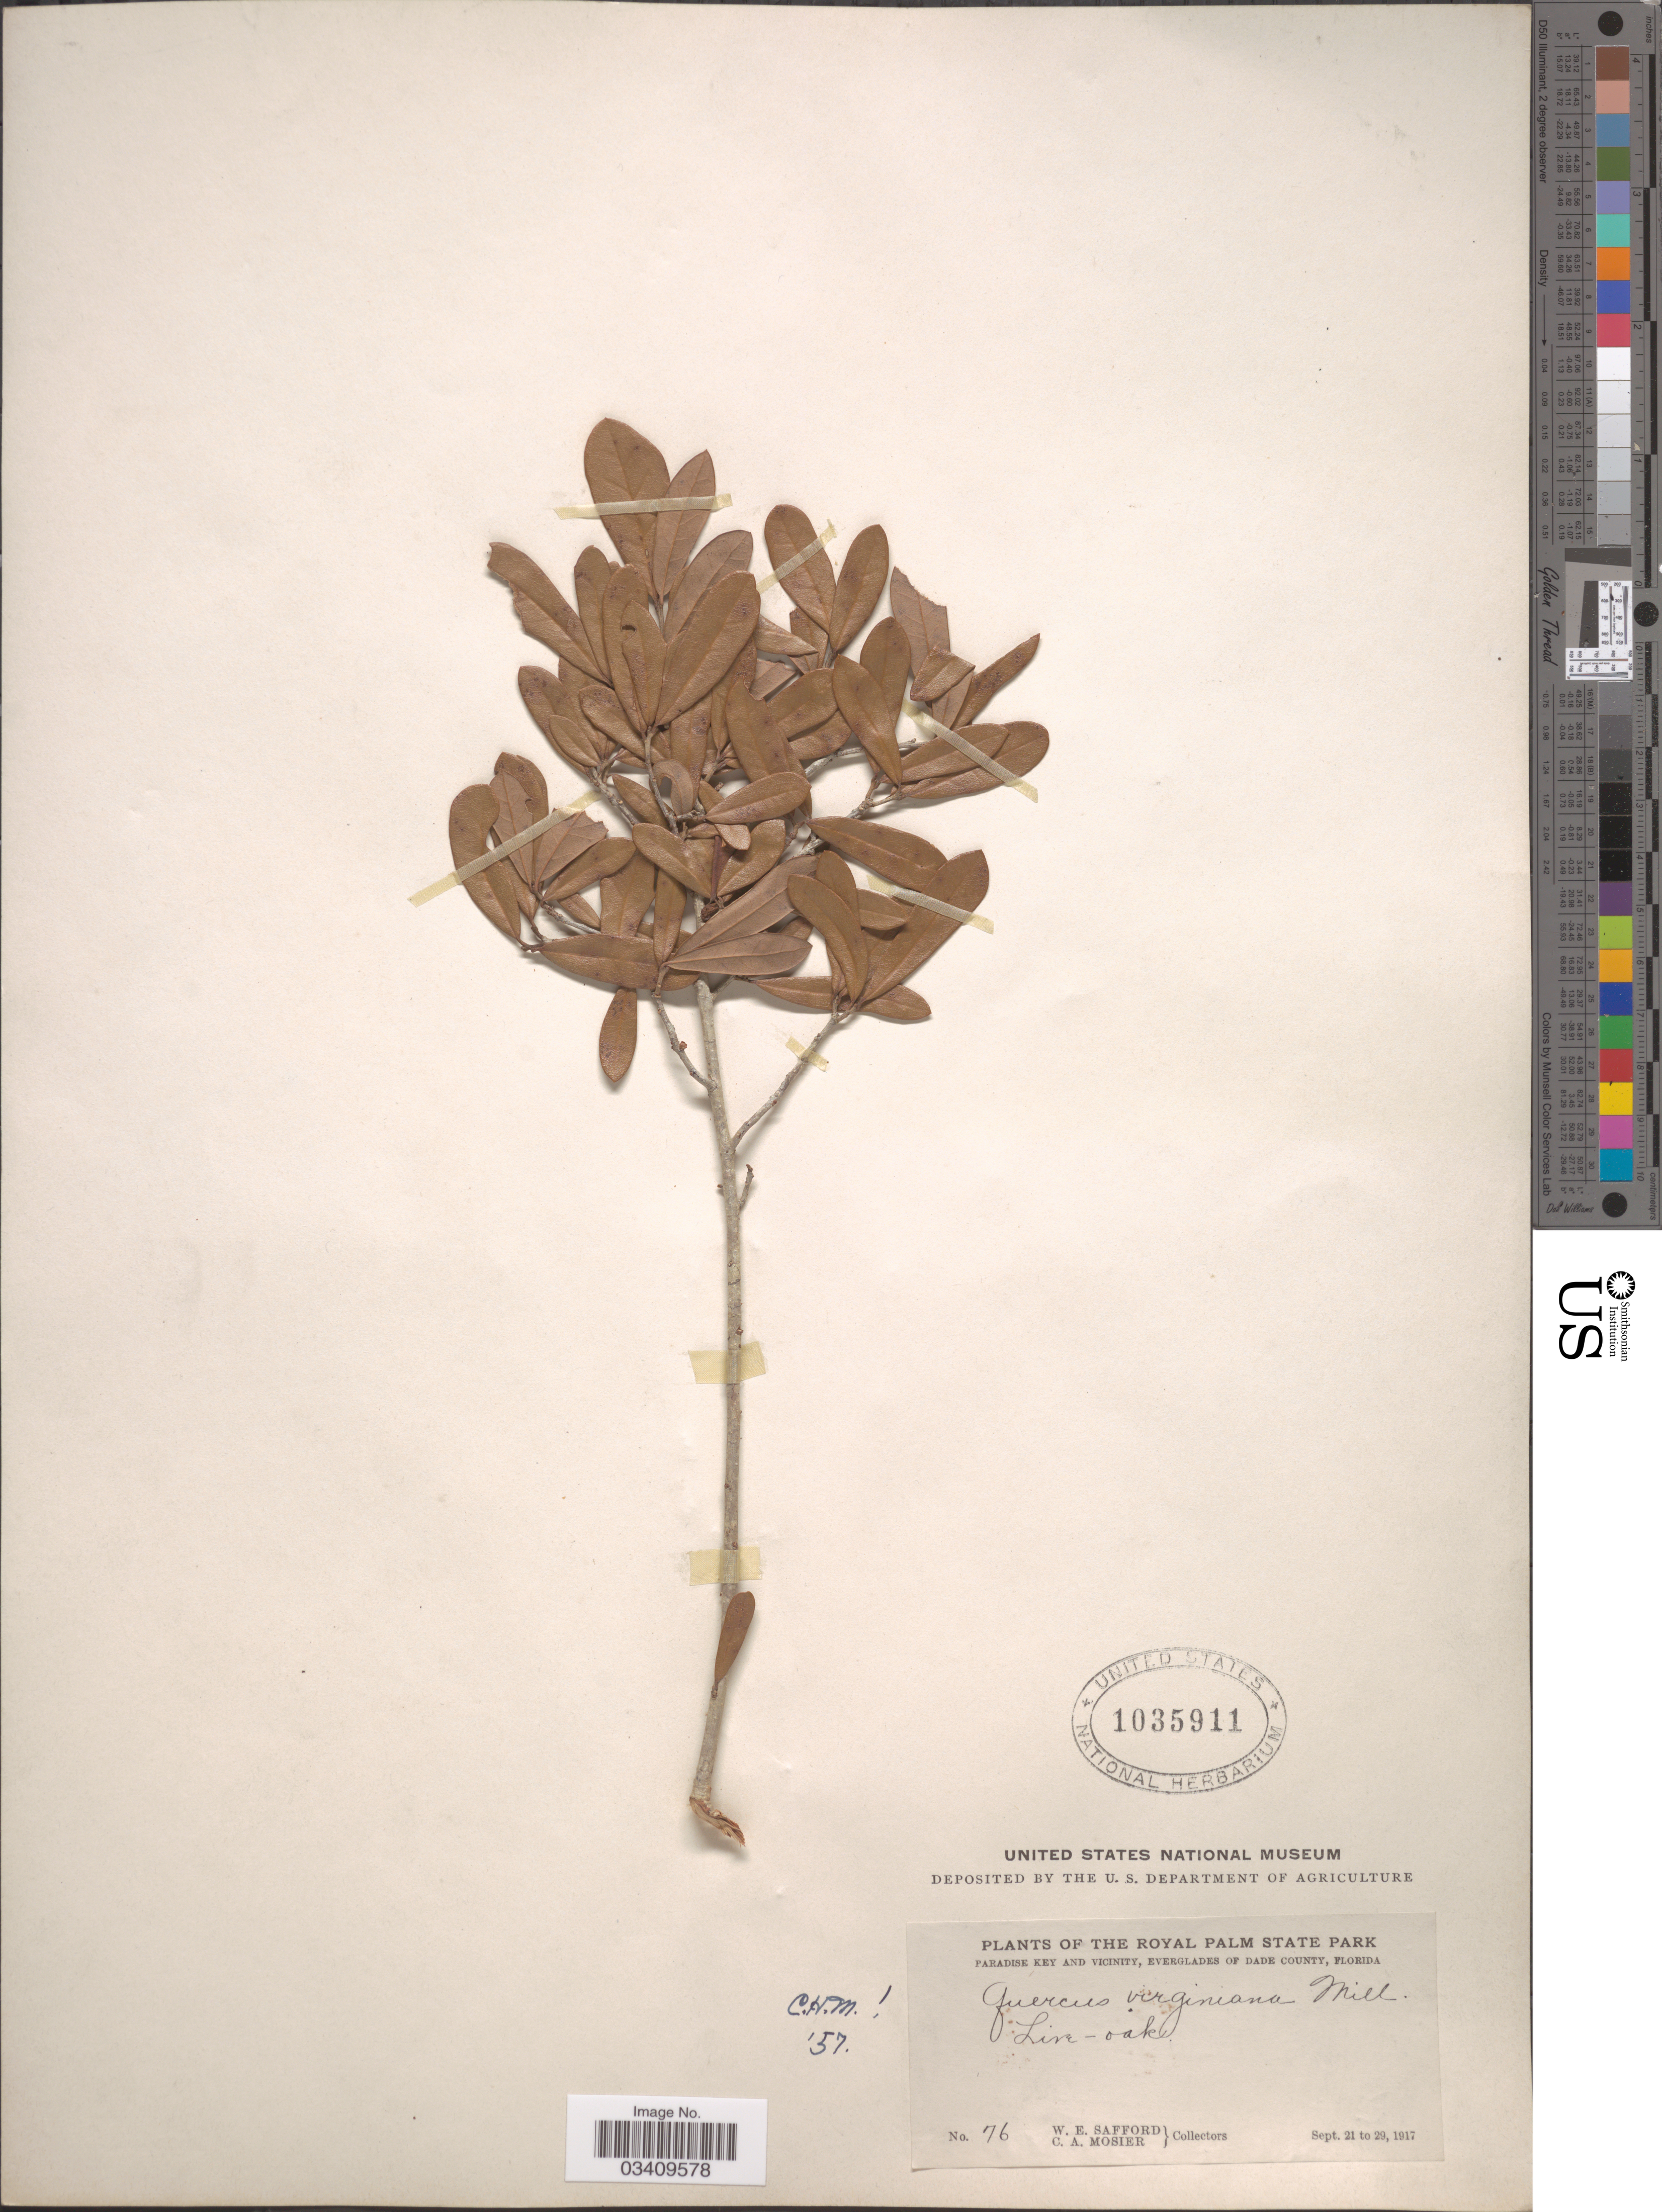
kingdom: Plantae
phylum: Tracheophyta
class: Magnoliopsida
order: Fagales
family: Fagaceae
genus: Quercus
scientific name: Quercus virginiana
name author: Mill.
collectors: W. E. Safford & C. A. Mosier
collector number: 76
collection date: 1917-09-21/1917-09-29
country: United States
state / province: Florida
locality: The Royal Palm State Park. Paradise Key and vicinity, Everglades of Dade County.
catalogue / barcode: US 1035911